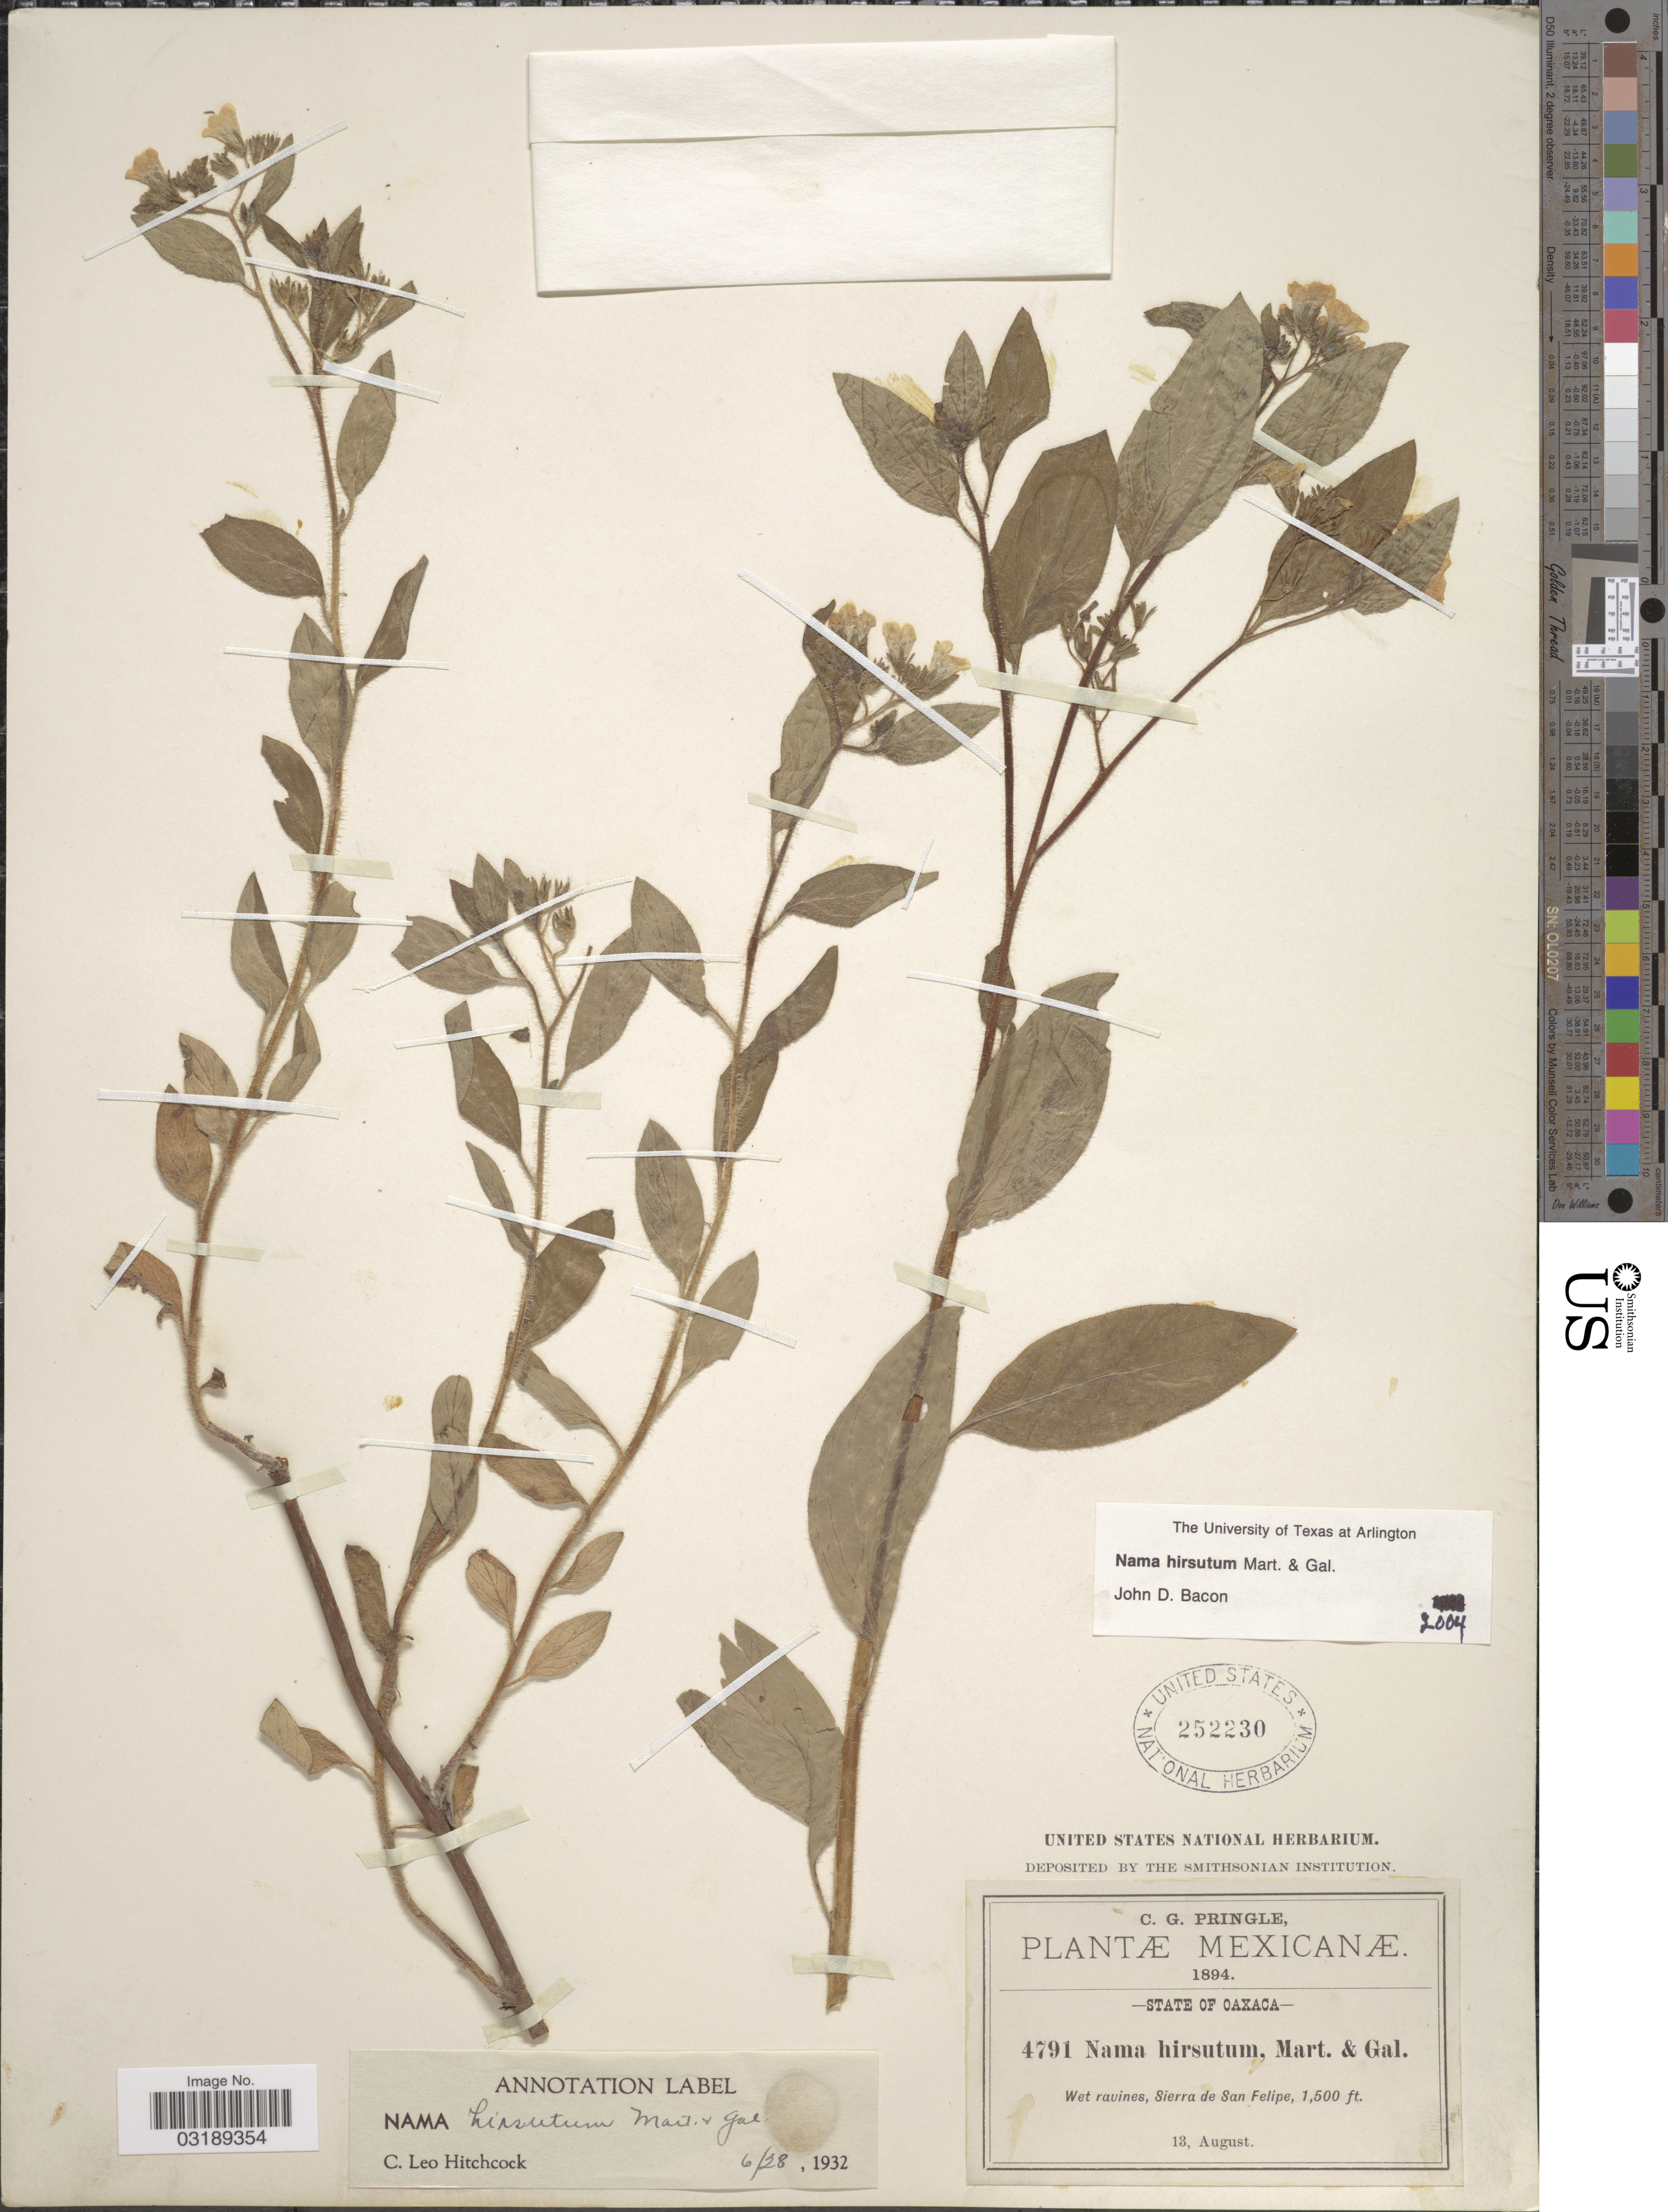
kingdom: Plantae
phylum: Tracheophyta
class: Magnoliopsida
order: Boraginales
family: Namaceae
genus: Nama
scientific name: Nama hirsuta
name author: M. Martens & Galeotti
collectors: C. G. Pringle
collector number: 4791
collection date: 1894-08-13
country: Mexico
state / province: Oaxaca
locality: Wet ravines, Sierra de San Felipe.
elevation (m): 457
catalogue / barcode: US 252230